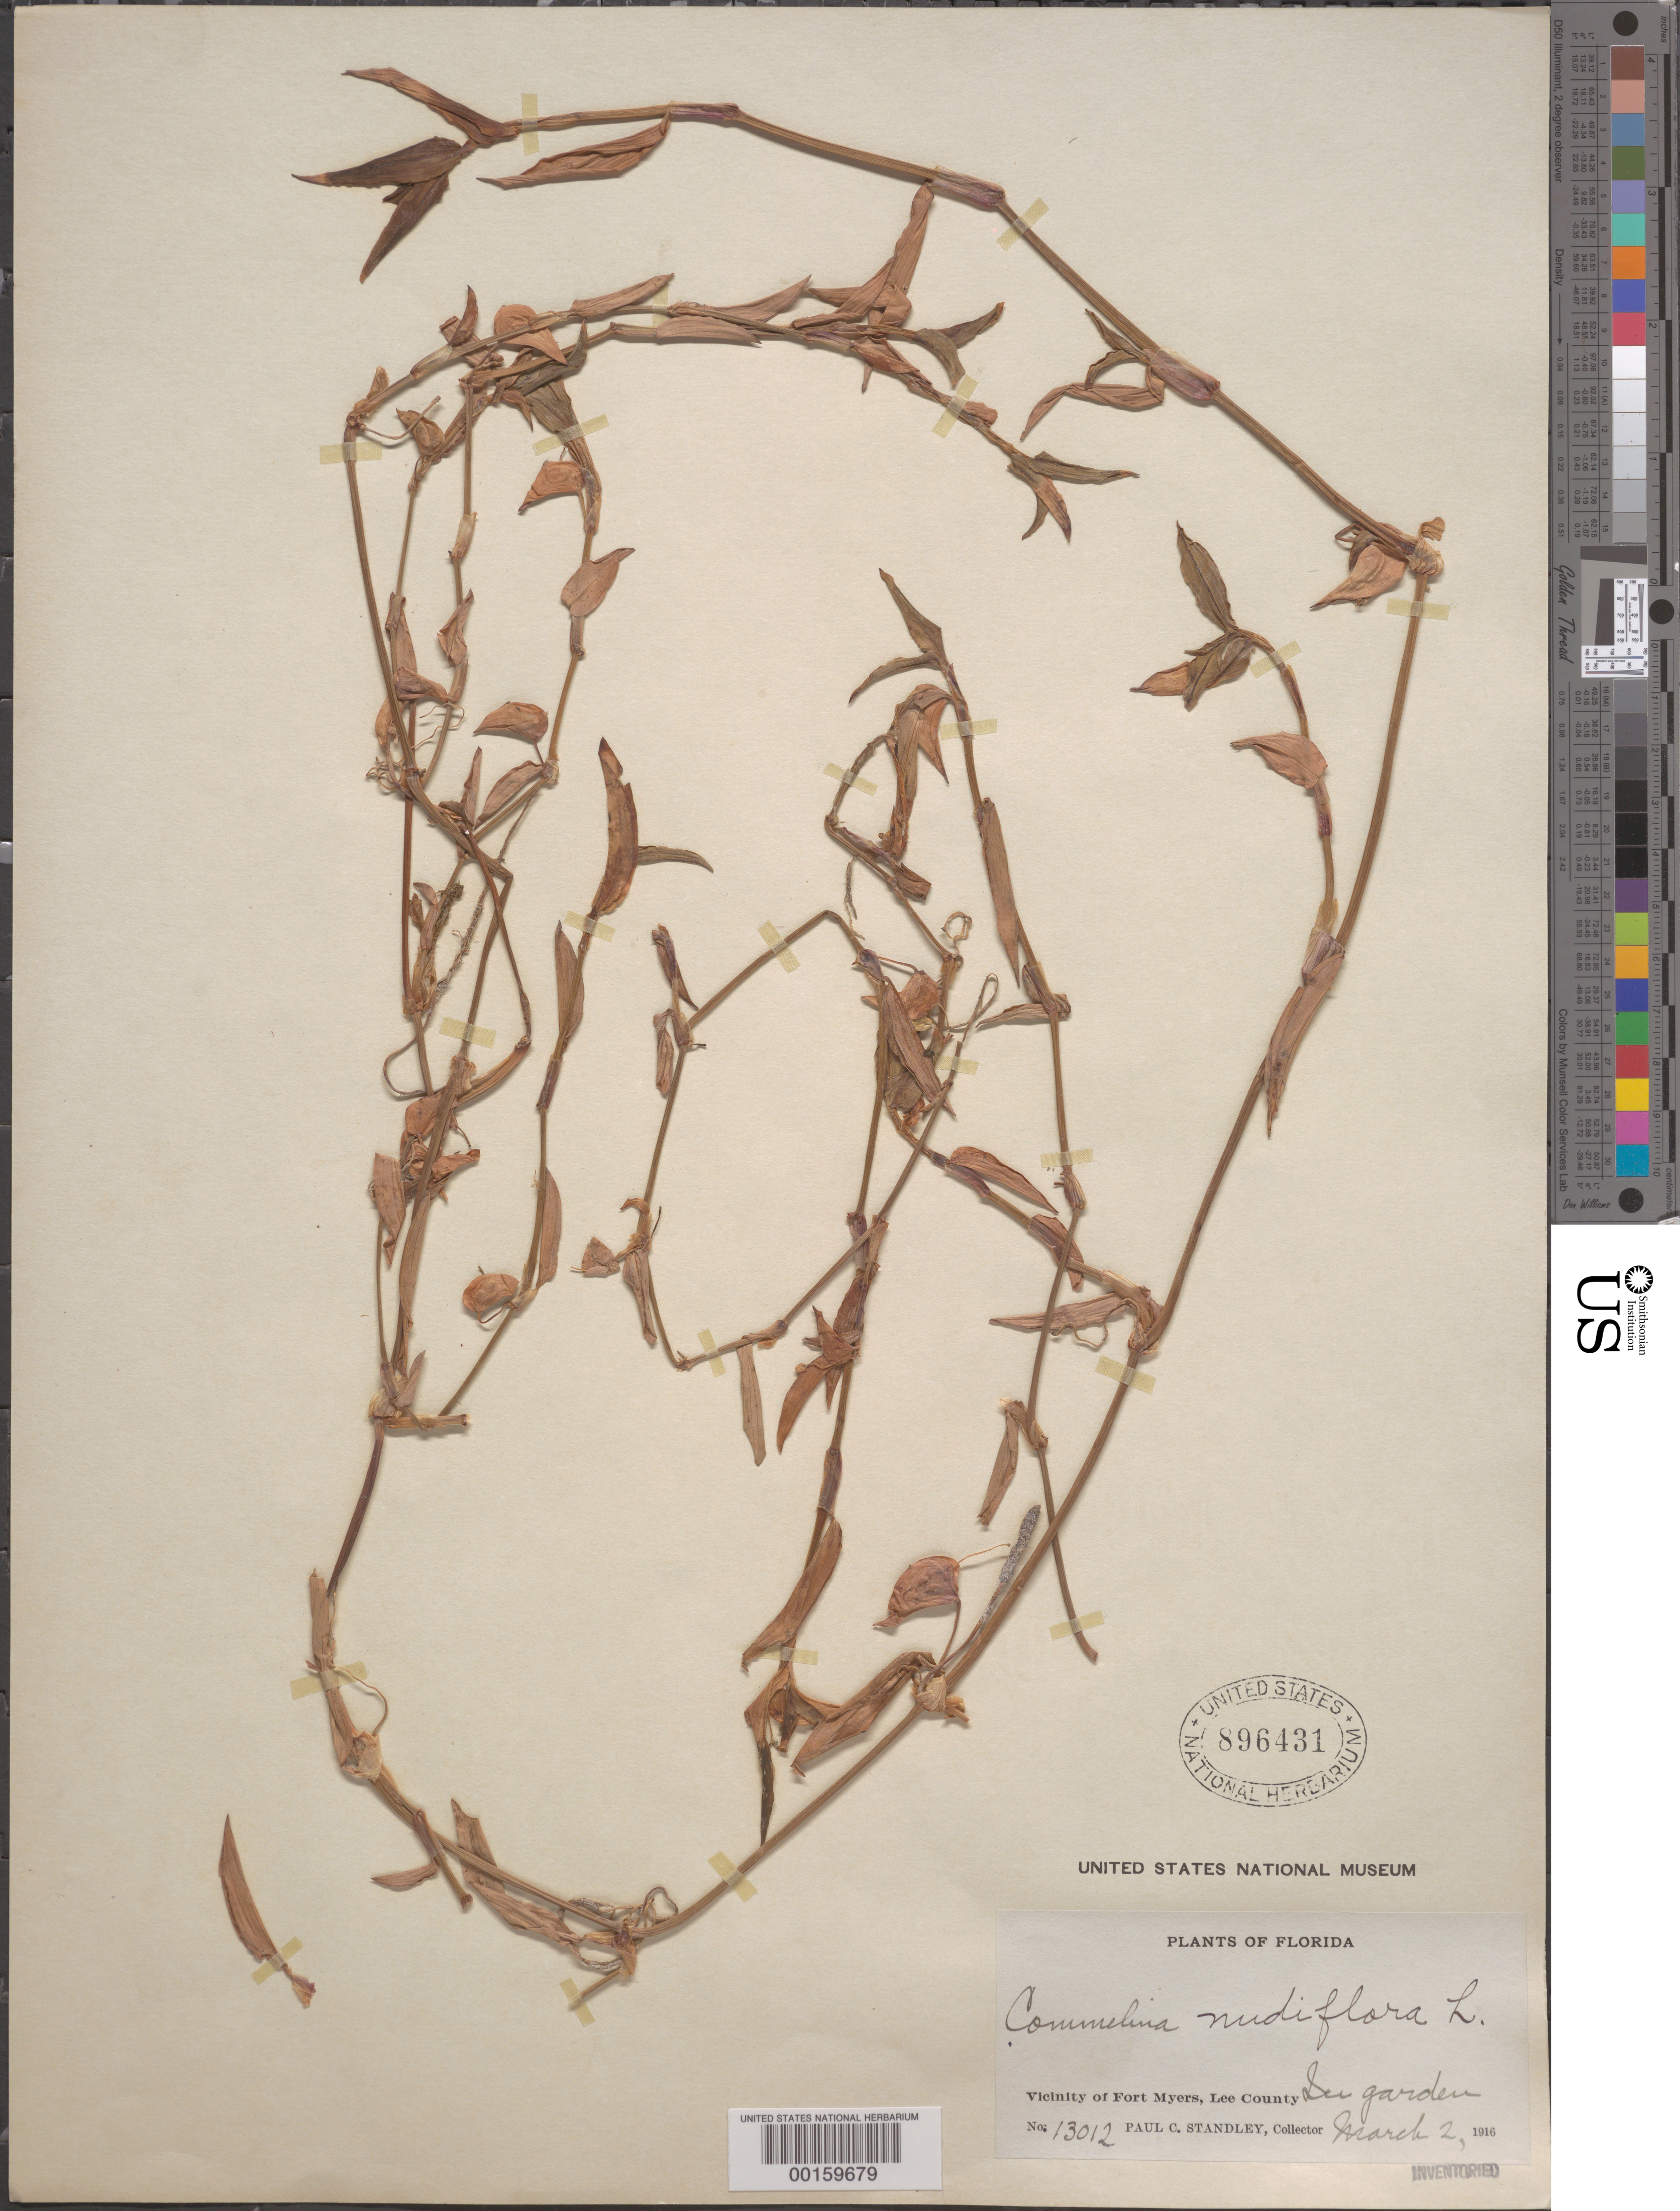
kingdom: Plantae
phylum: Tracheophyta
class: Liliopsida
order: Commelinales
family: Commelinaceae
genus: Commelina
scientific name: Commelina diffusa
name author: Burm. f.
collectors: P. C. Standley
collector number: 13012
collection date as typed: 02 Mar 1916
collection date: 1916-03-02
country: United States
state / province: Florida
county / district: Lee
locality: Fort Myers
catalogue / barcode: US 896431